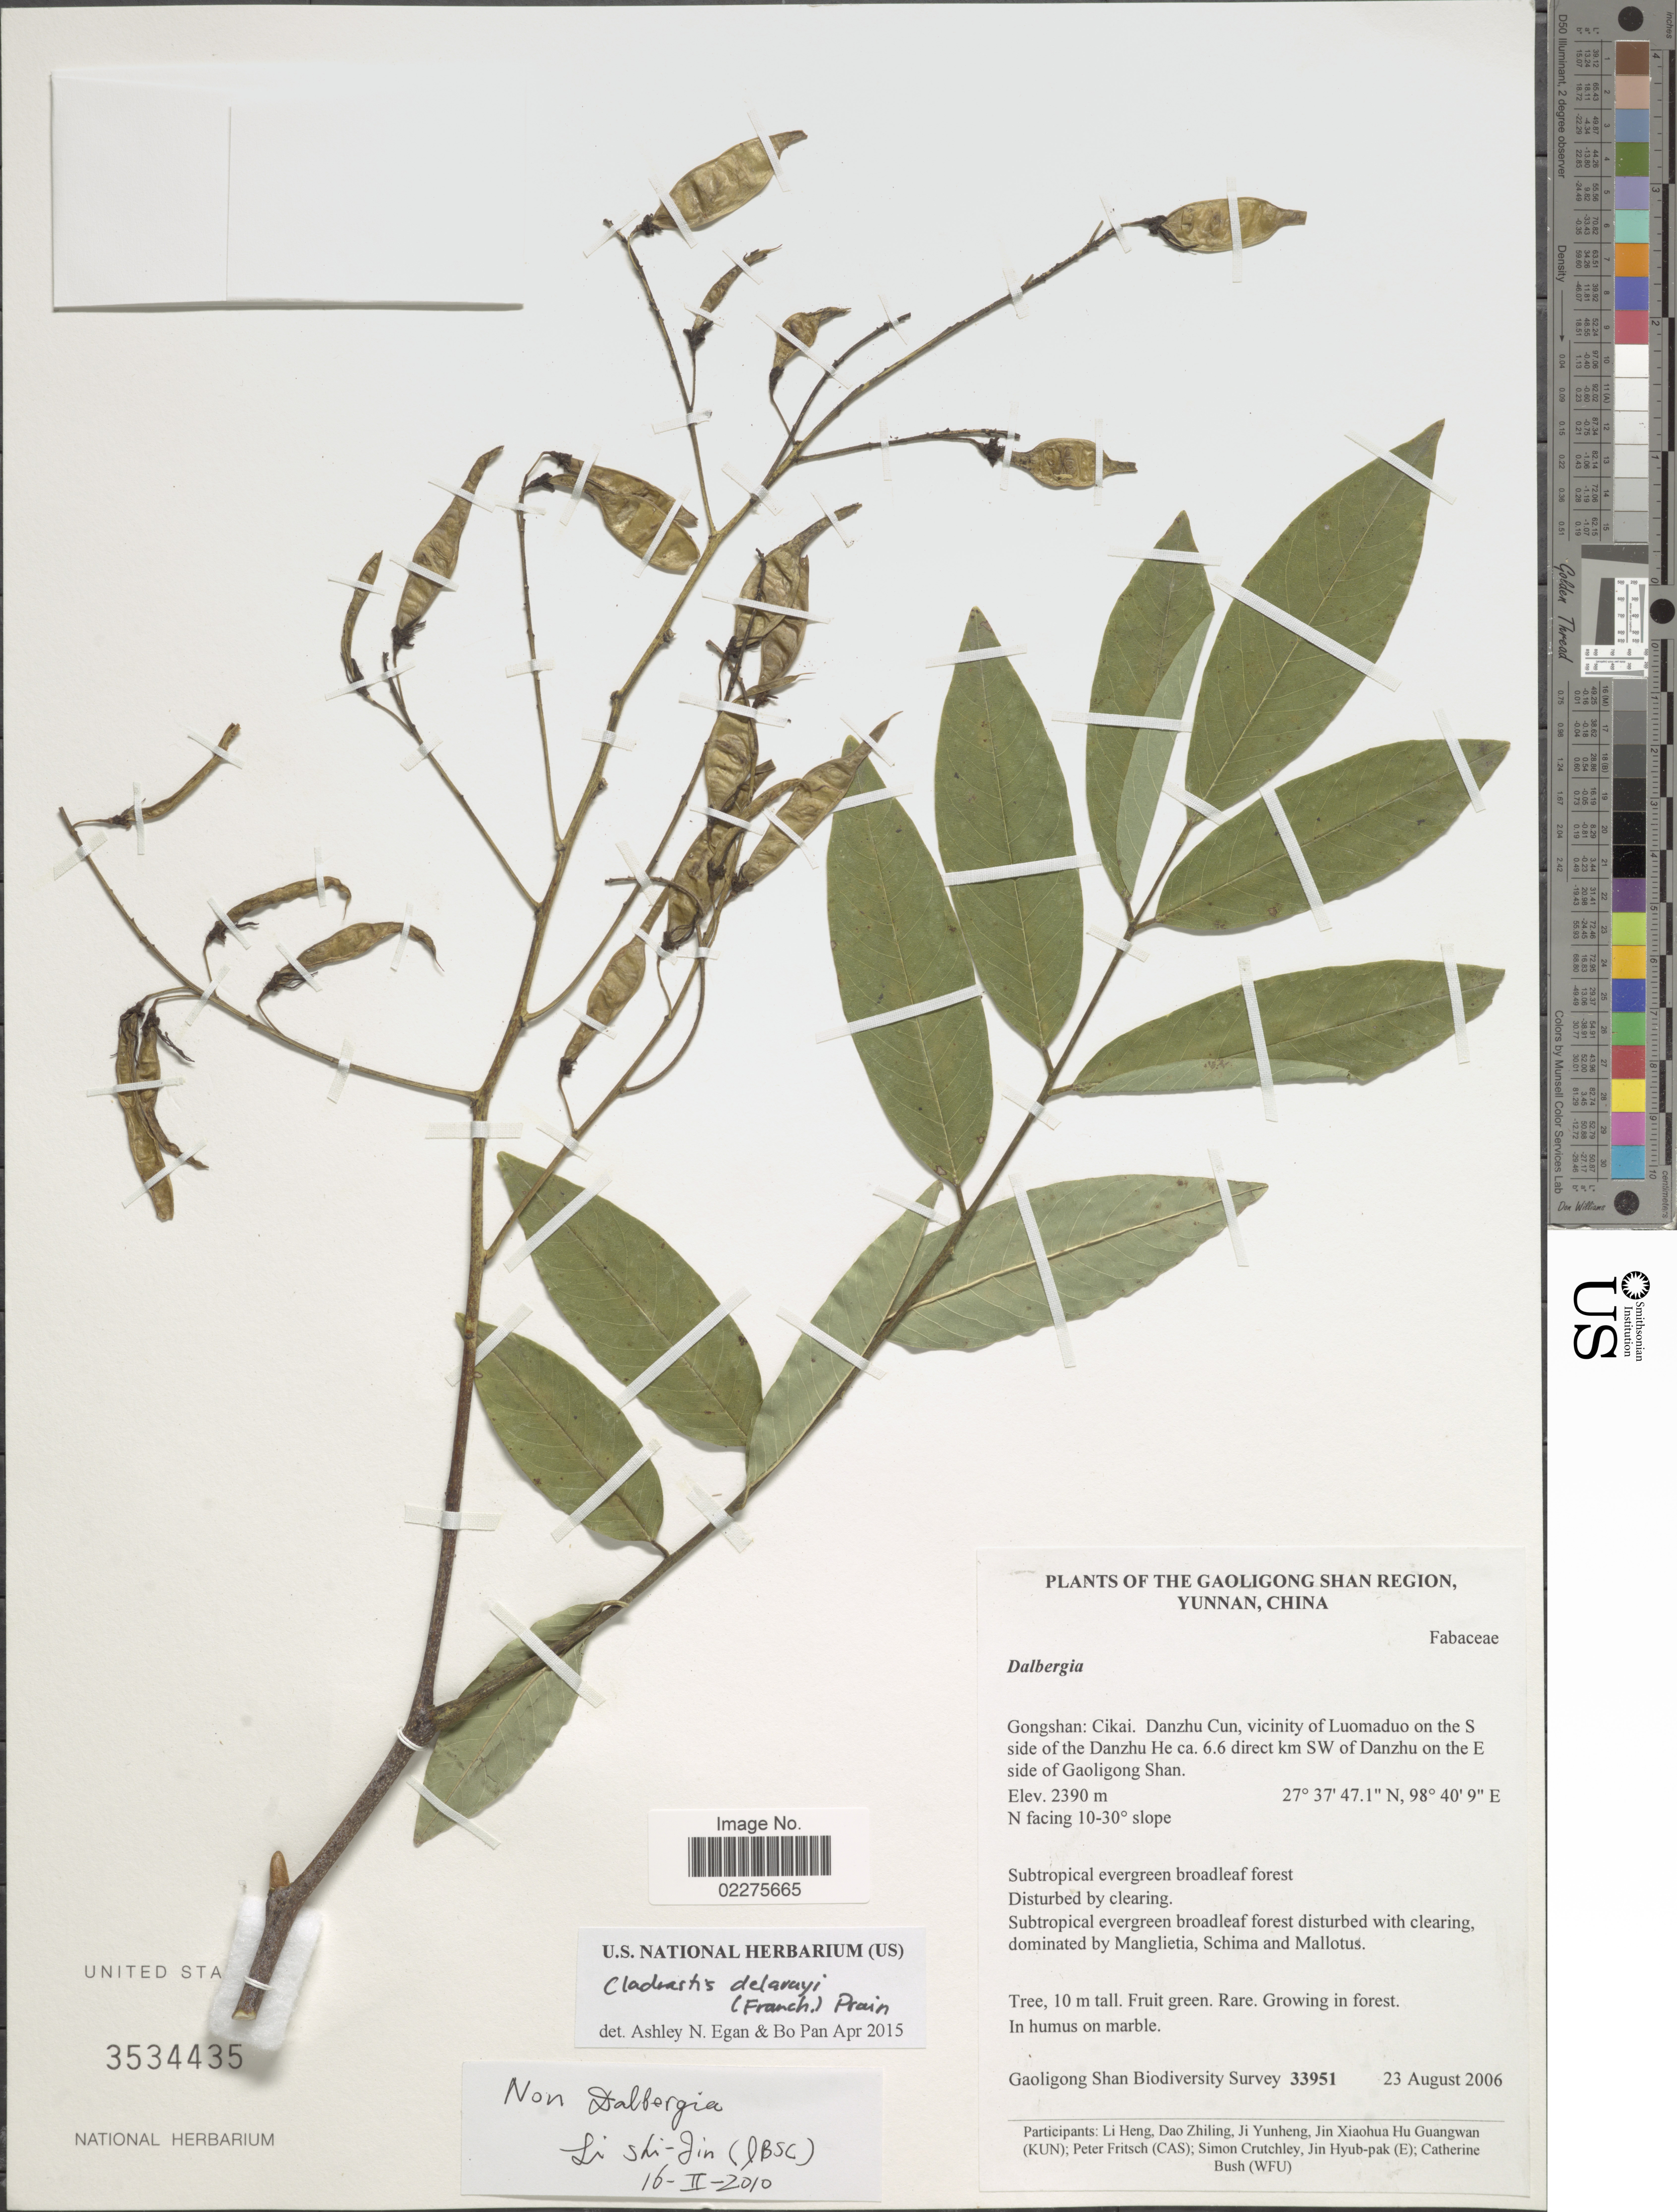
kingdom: Plantae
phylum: Tracheophyta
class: Magnoliopsida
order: Fabales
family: Fabaceae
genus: Cladrastis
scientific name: Cladrastis delavayi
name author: (Franch.) Prain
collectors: Gaoligong Shan Biodiversity Survey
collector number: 33951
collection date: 2006-08-23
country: China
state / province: Yunnan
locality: Gaoligong Shan Region. Gongshan: Cikai. Danzhu Cun, vicinity of Luomaduo on the S side of the Danzhu He ca. 6.6 direct km SW of Danzhu on the E side of Gaoligong Shan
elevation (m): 2390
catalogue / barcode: US 3534435